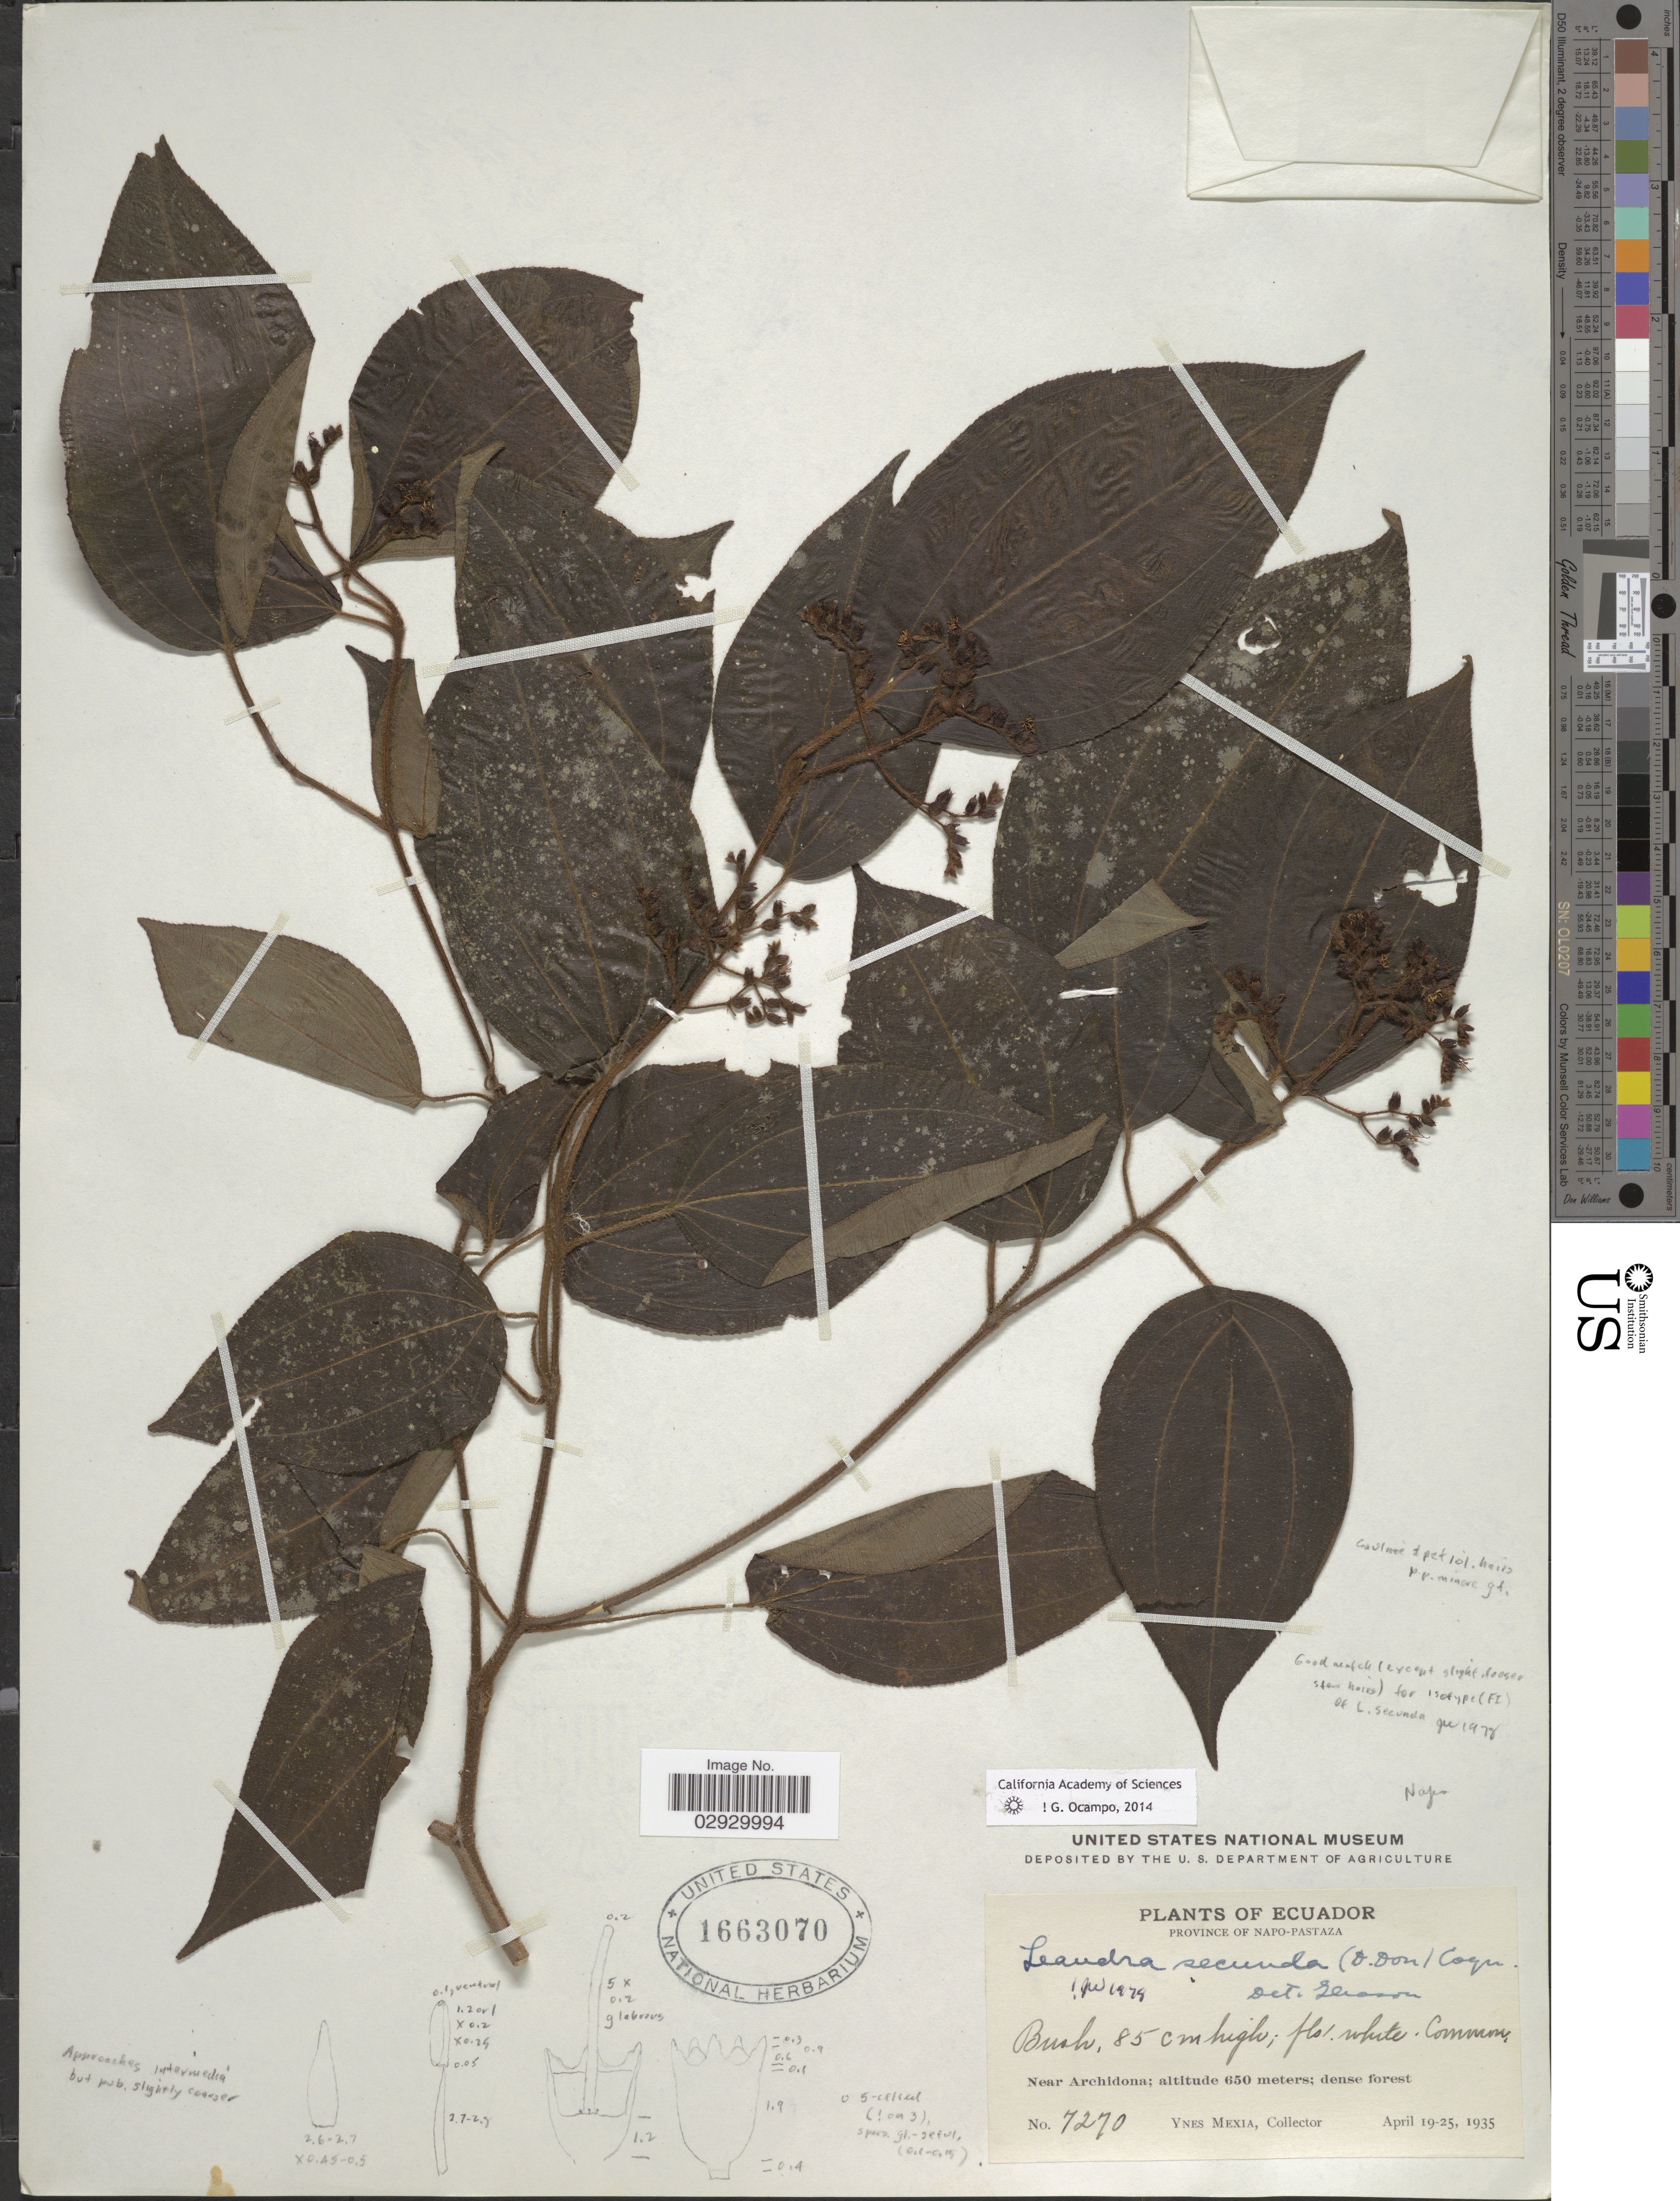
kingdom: Plantae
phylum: Tracheophyta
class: Magnoliopsida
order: Myrtales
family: Melastomataceae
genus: Leandra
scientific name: Leandra secunda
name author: (D. Don) Cogn.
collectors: Y. Mexia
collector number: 7270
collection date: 1935-04-19/1935-04-25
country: Ecuador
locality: Province of Napo-Pastaza, Near Archidona.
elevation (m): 650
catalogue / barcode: US 1663070